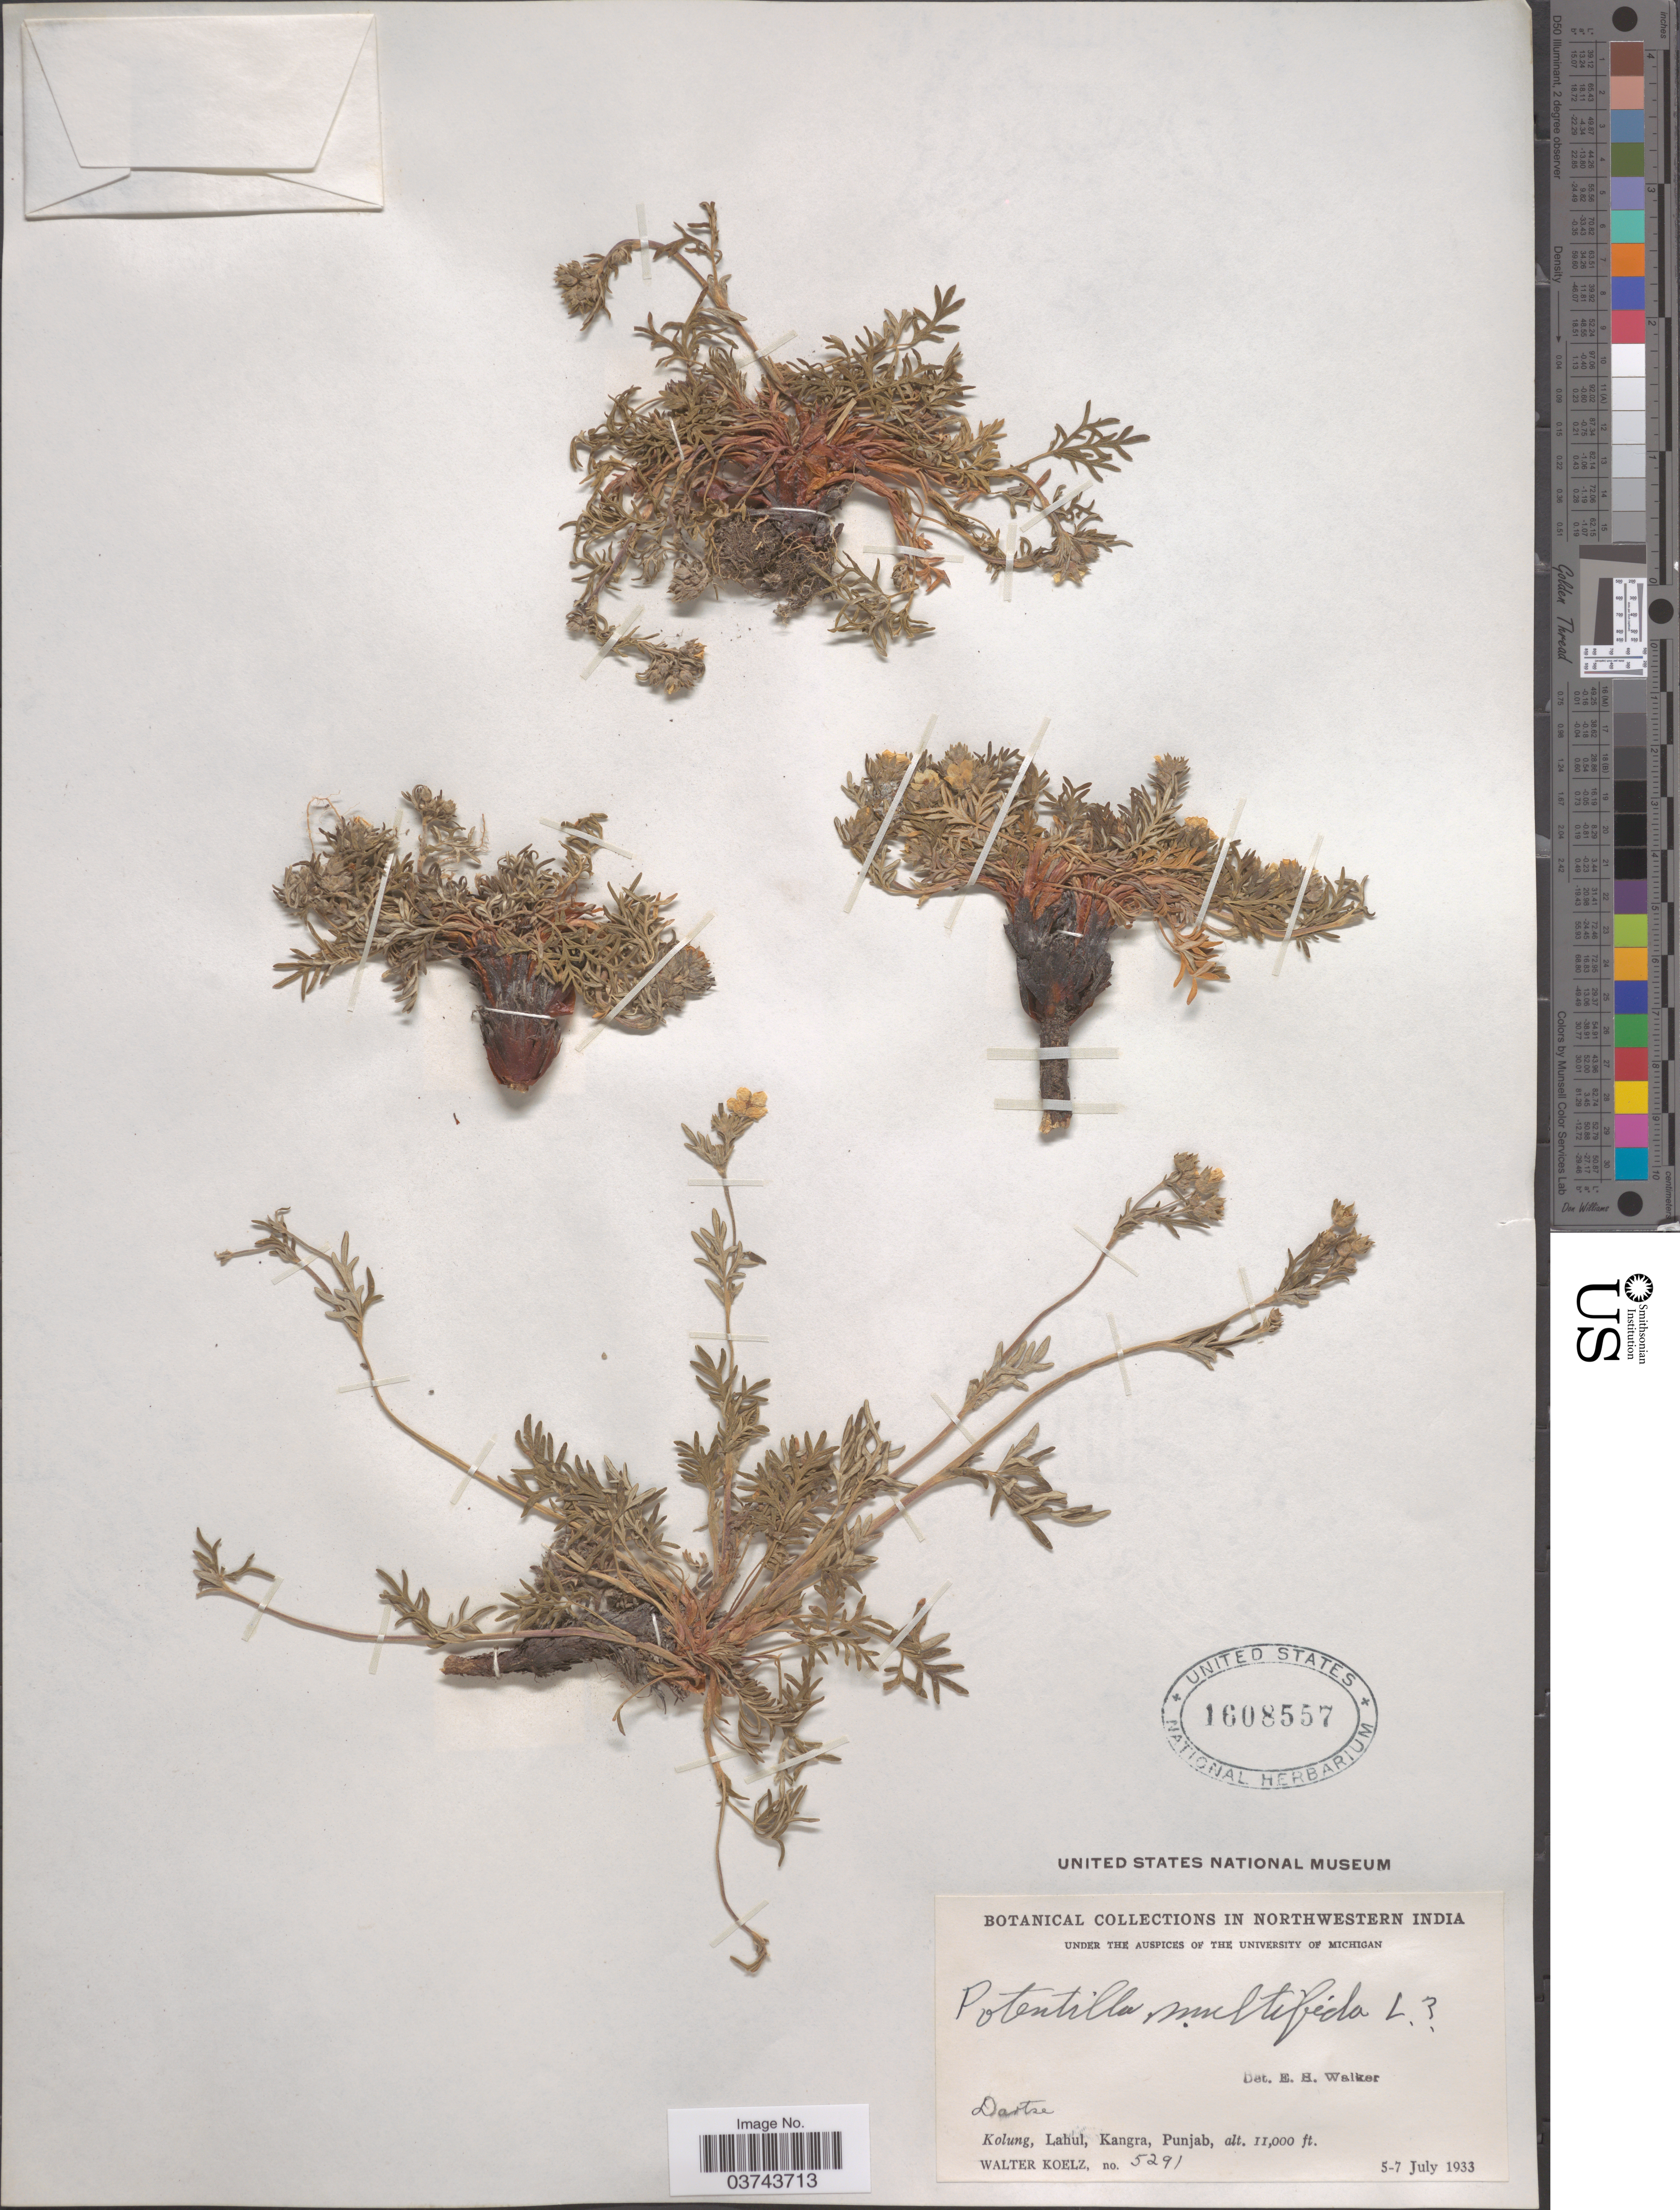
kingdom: Plantae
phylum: Tracheophyta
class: Magnoliopsida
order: Rosales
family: Rosaceae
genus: Potentilla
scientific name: Potentilla multifida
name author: L.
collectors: W. N. Koelz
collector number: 5291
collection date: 1933-07-05/1933-07-07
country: India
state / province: Punjab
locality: Northwestern India. Dartse. Kolung, Lahul, Kangra.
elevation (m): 3353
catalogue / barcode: US 1608557